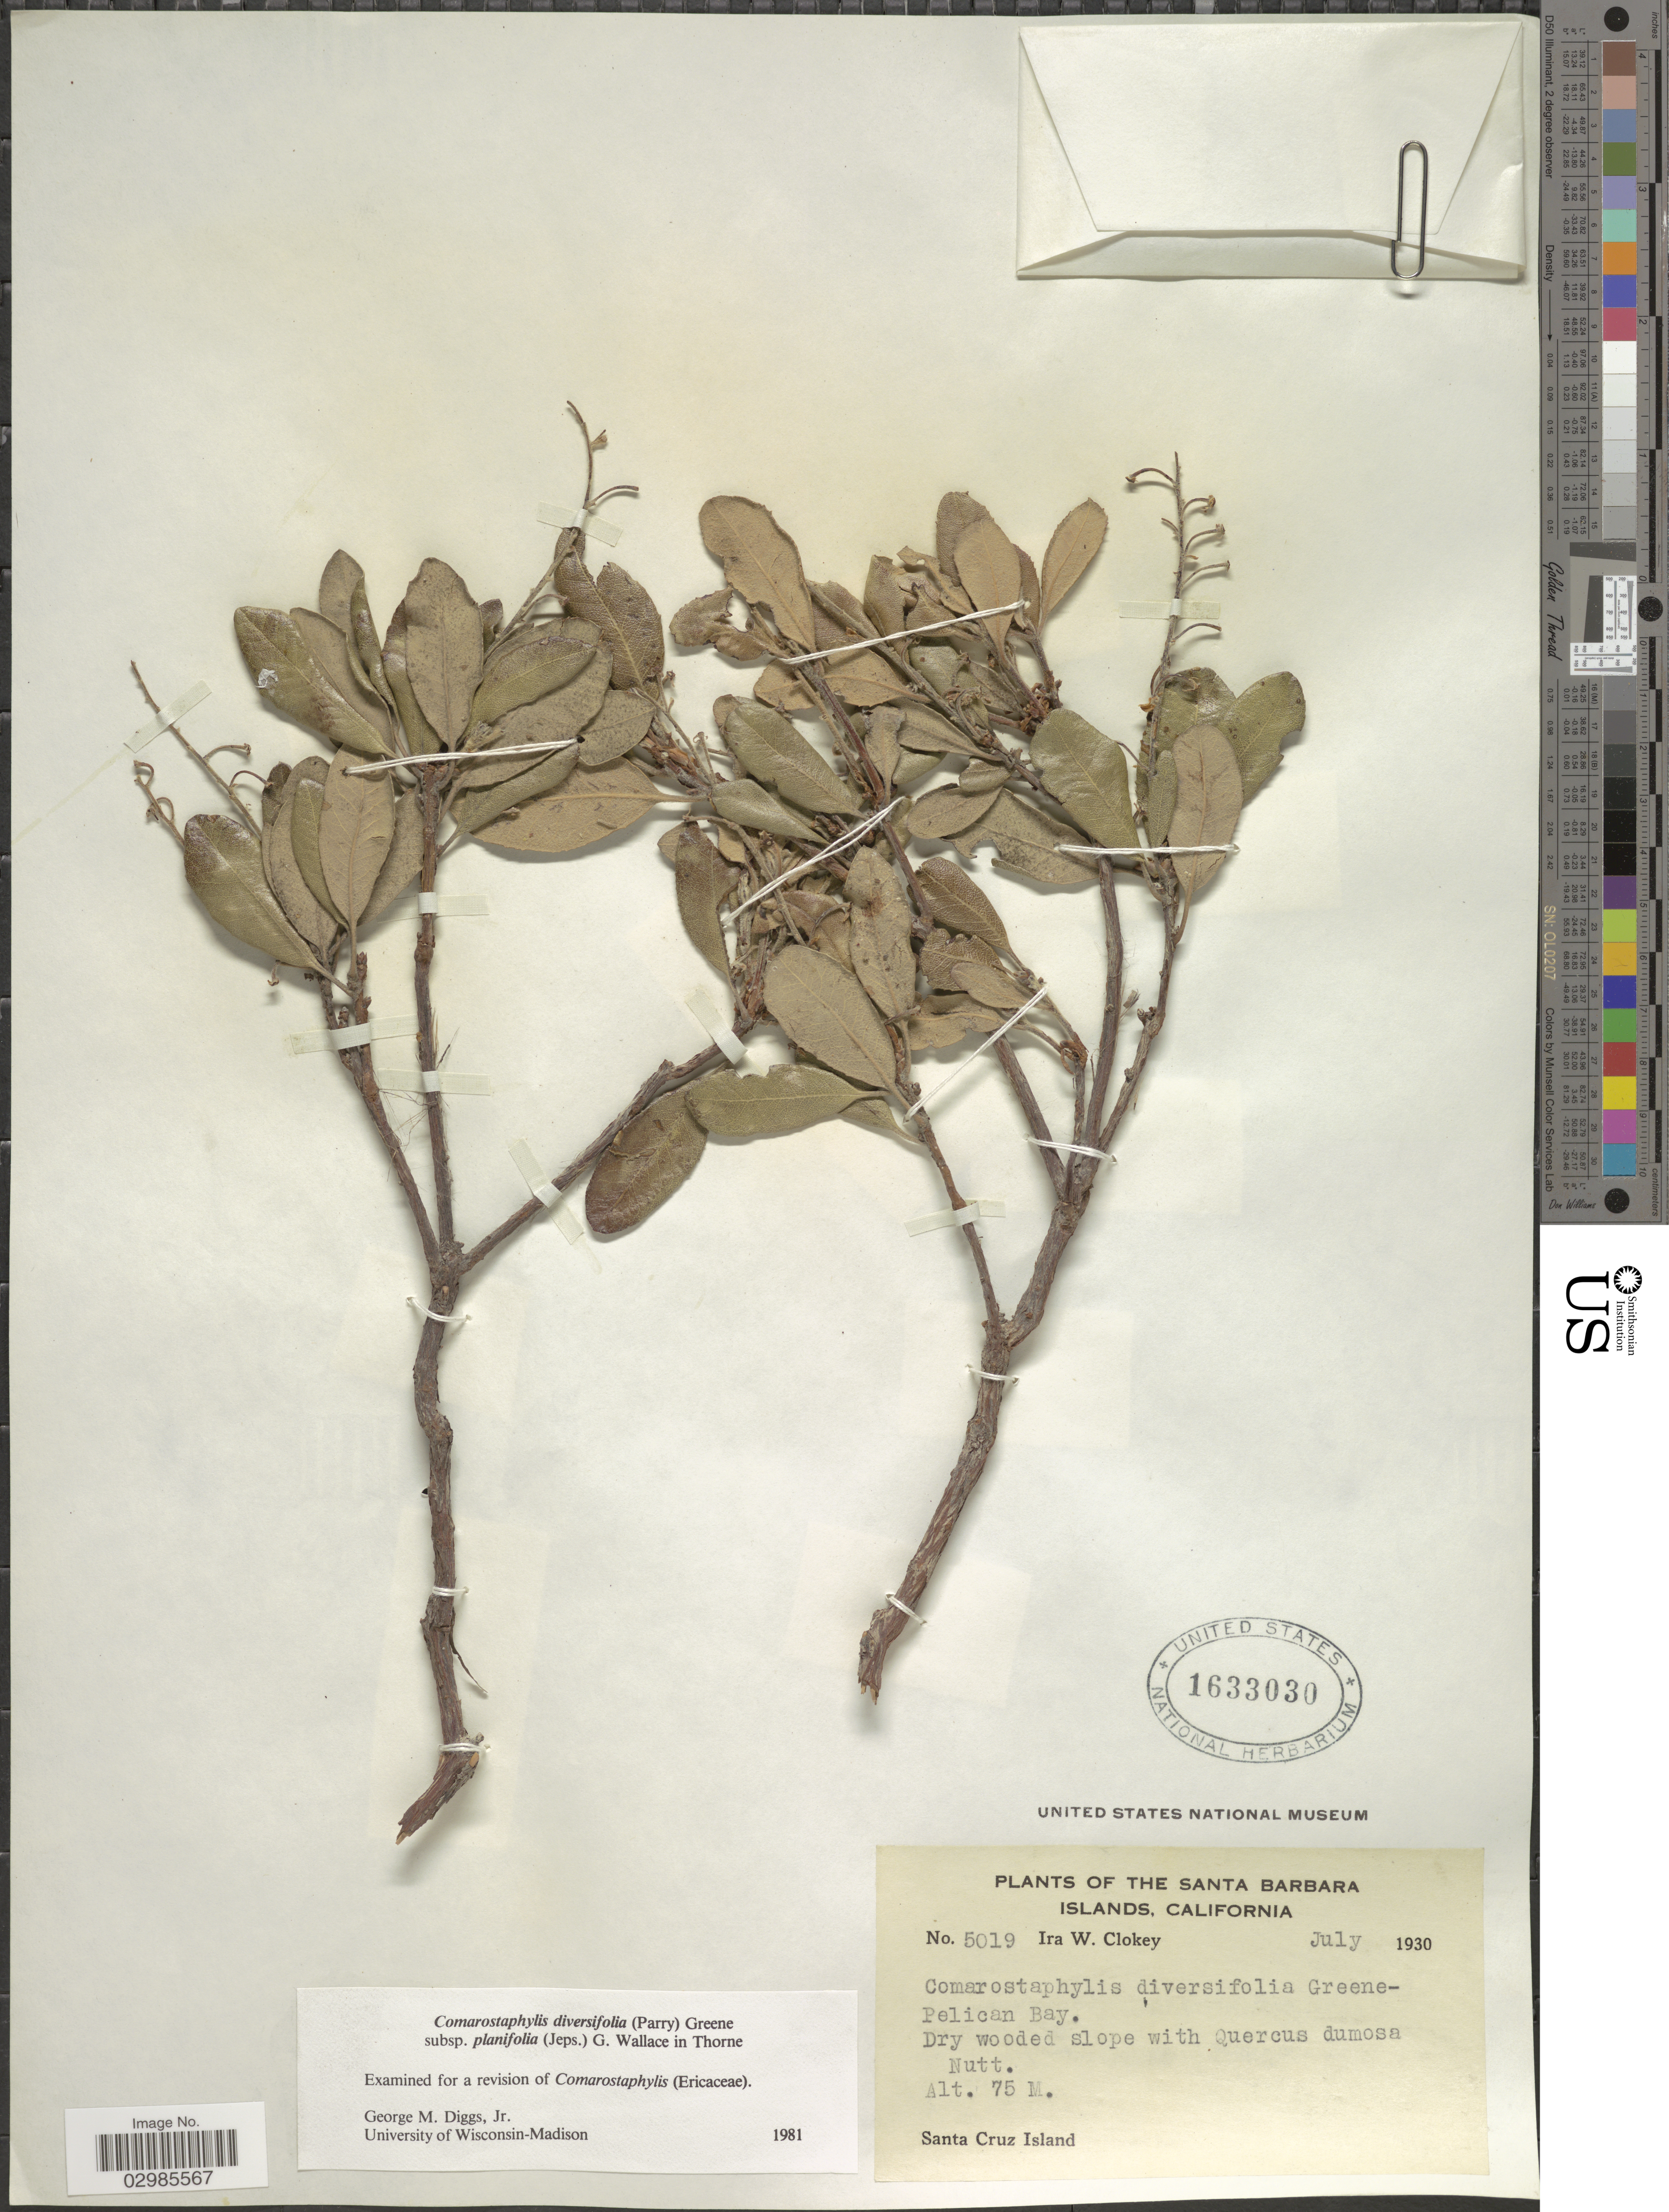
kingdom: Plantae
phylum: Tracheophyta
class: Magnoliopsida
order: Ericales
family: Ericaceae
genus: Comarostaphylis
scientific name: Comarostaphylis diversifolia subsp. planifolia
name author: (Jeps.) G.D. Wallace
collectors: I. W. Clokey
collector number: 5019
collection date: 1930-07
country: United States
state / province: California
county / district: Santa Barbara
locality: The Santa Barbara Islands, Pelican Bay, Santa Cruz Island.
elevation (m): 75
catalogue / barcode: US 1633030